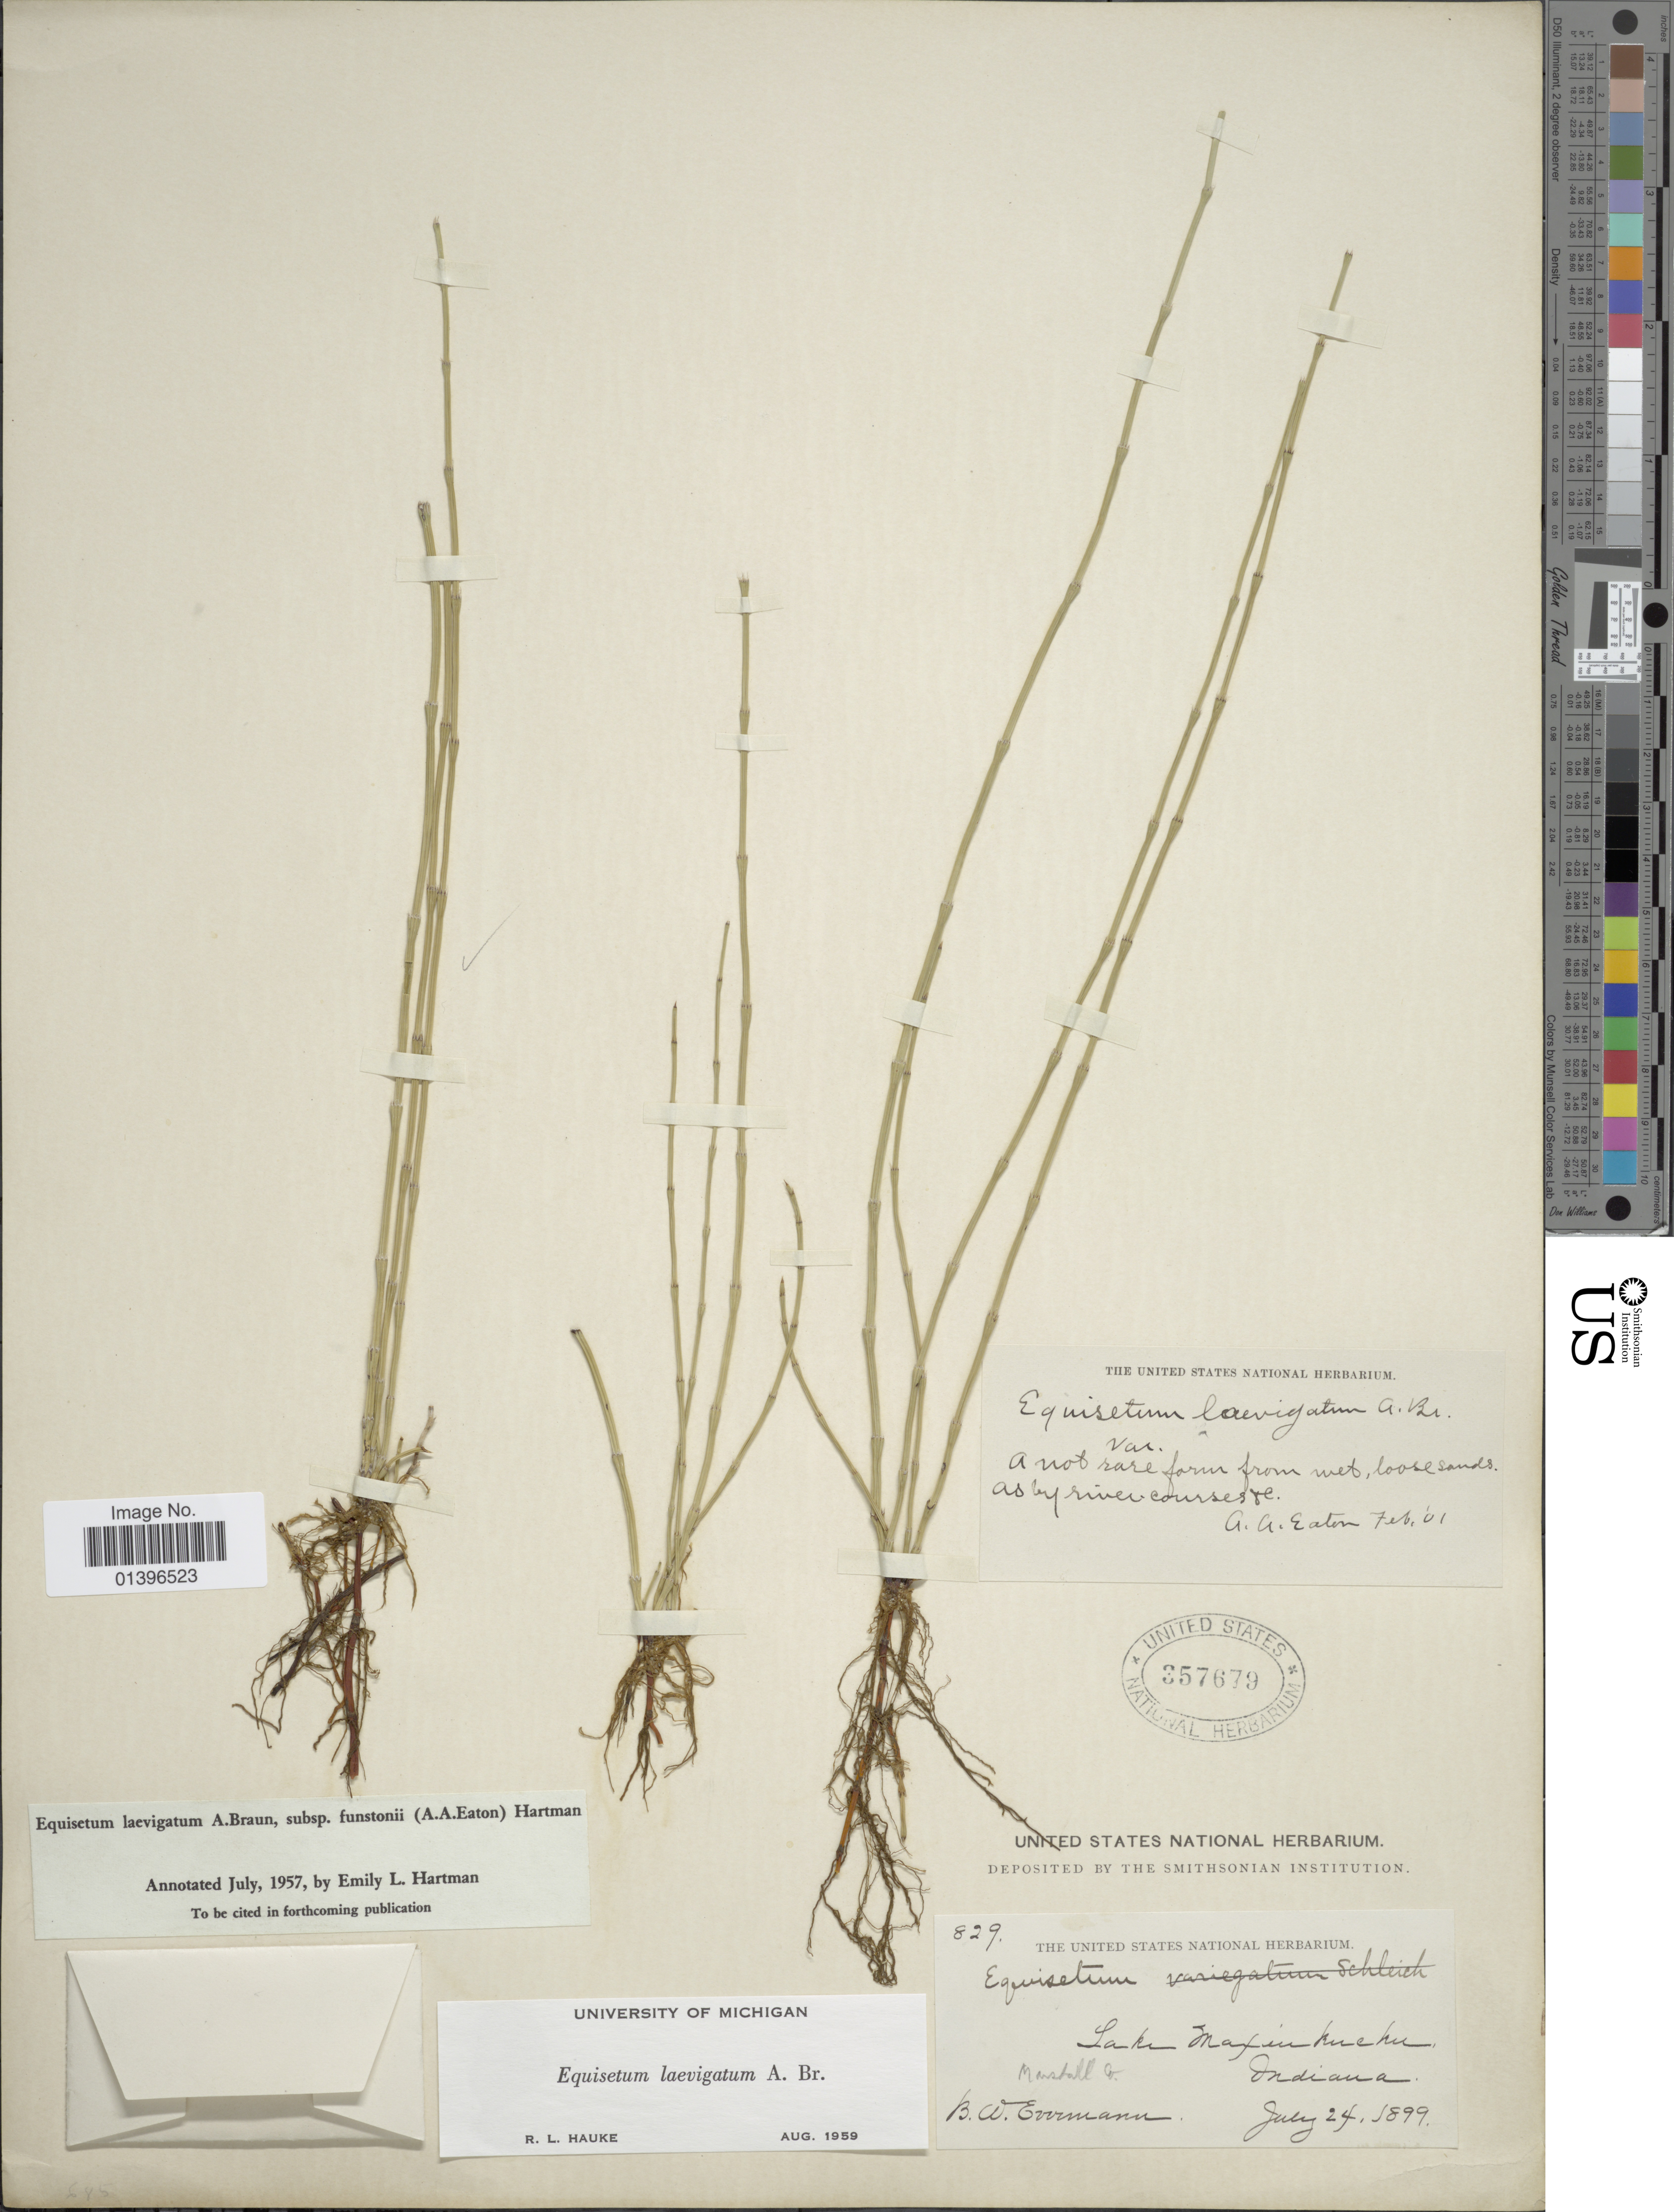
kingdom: Plantae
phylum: Tracheophyta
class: Polypodiopsida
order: Equisetales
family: Equisetaceae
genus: Equisetum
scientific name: Equisetum laevigatum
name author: A. Braun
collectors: B. W. Evermann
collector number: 829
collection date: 1899-07-24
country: United States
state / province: Indiana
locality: Lake Maxinkuckee, Marshall Co.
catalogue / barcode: US 357679